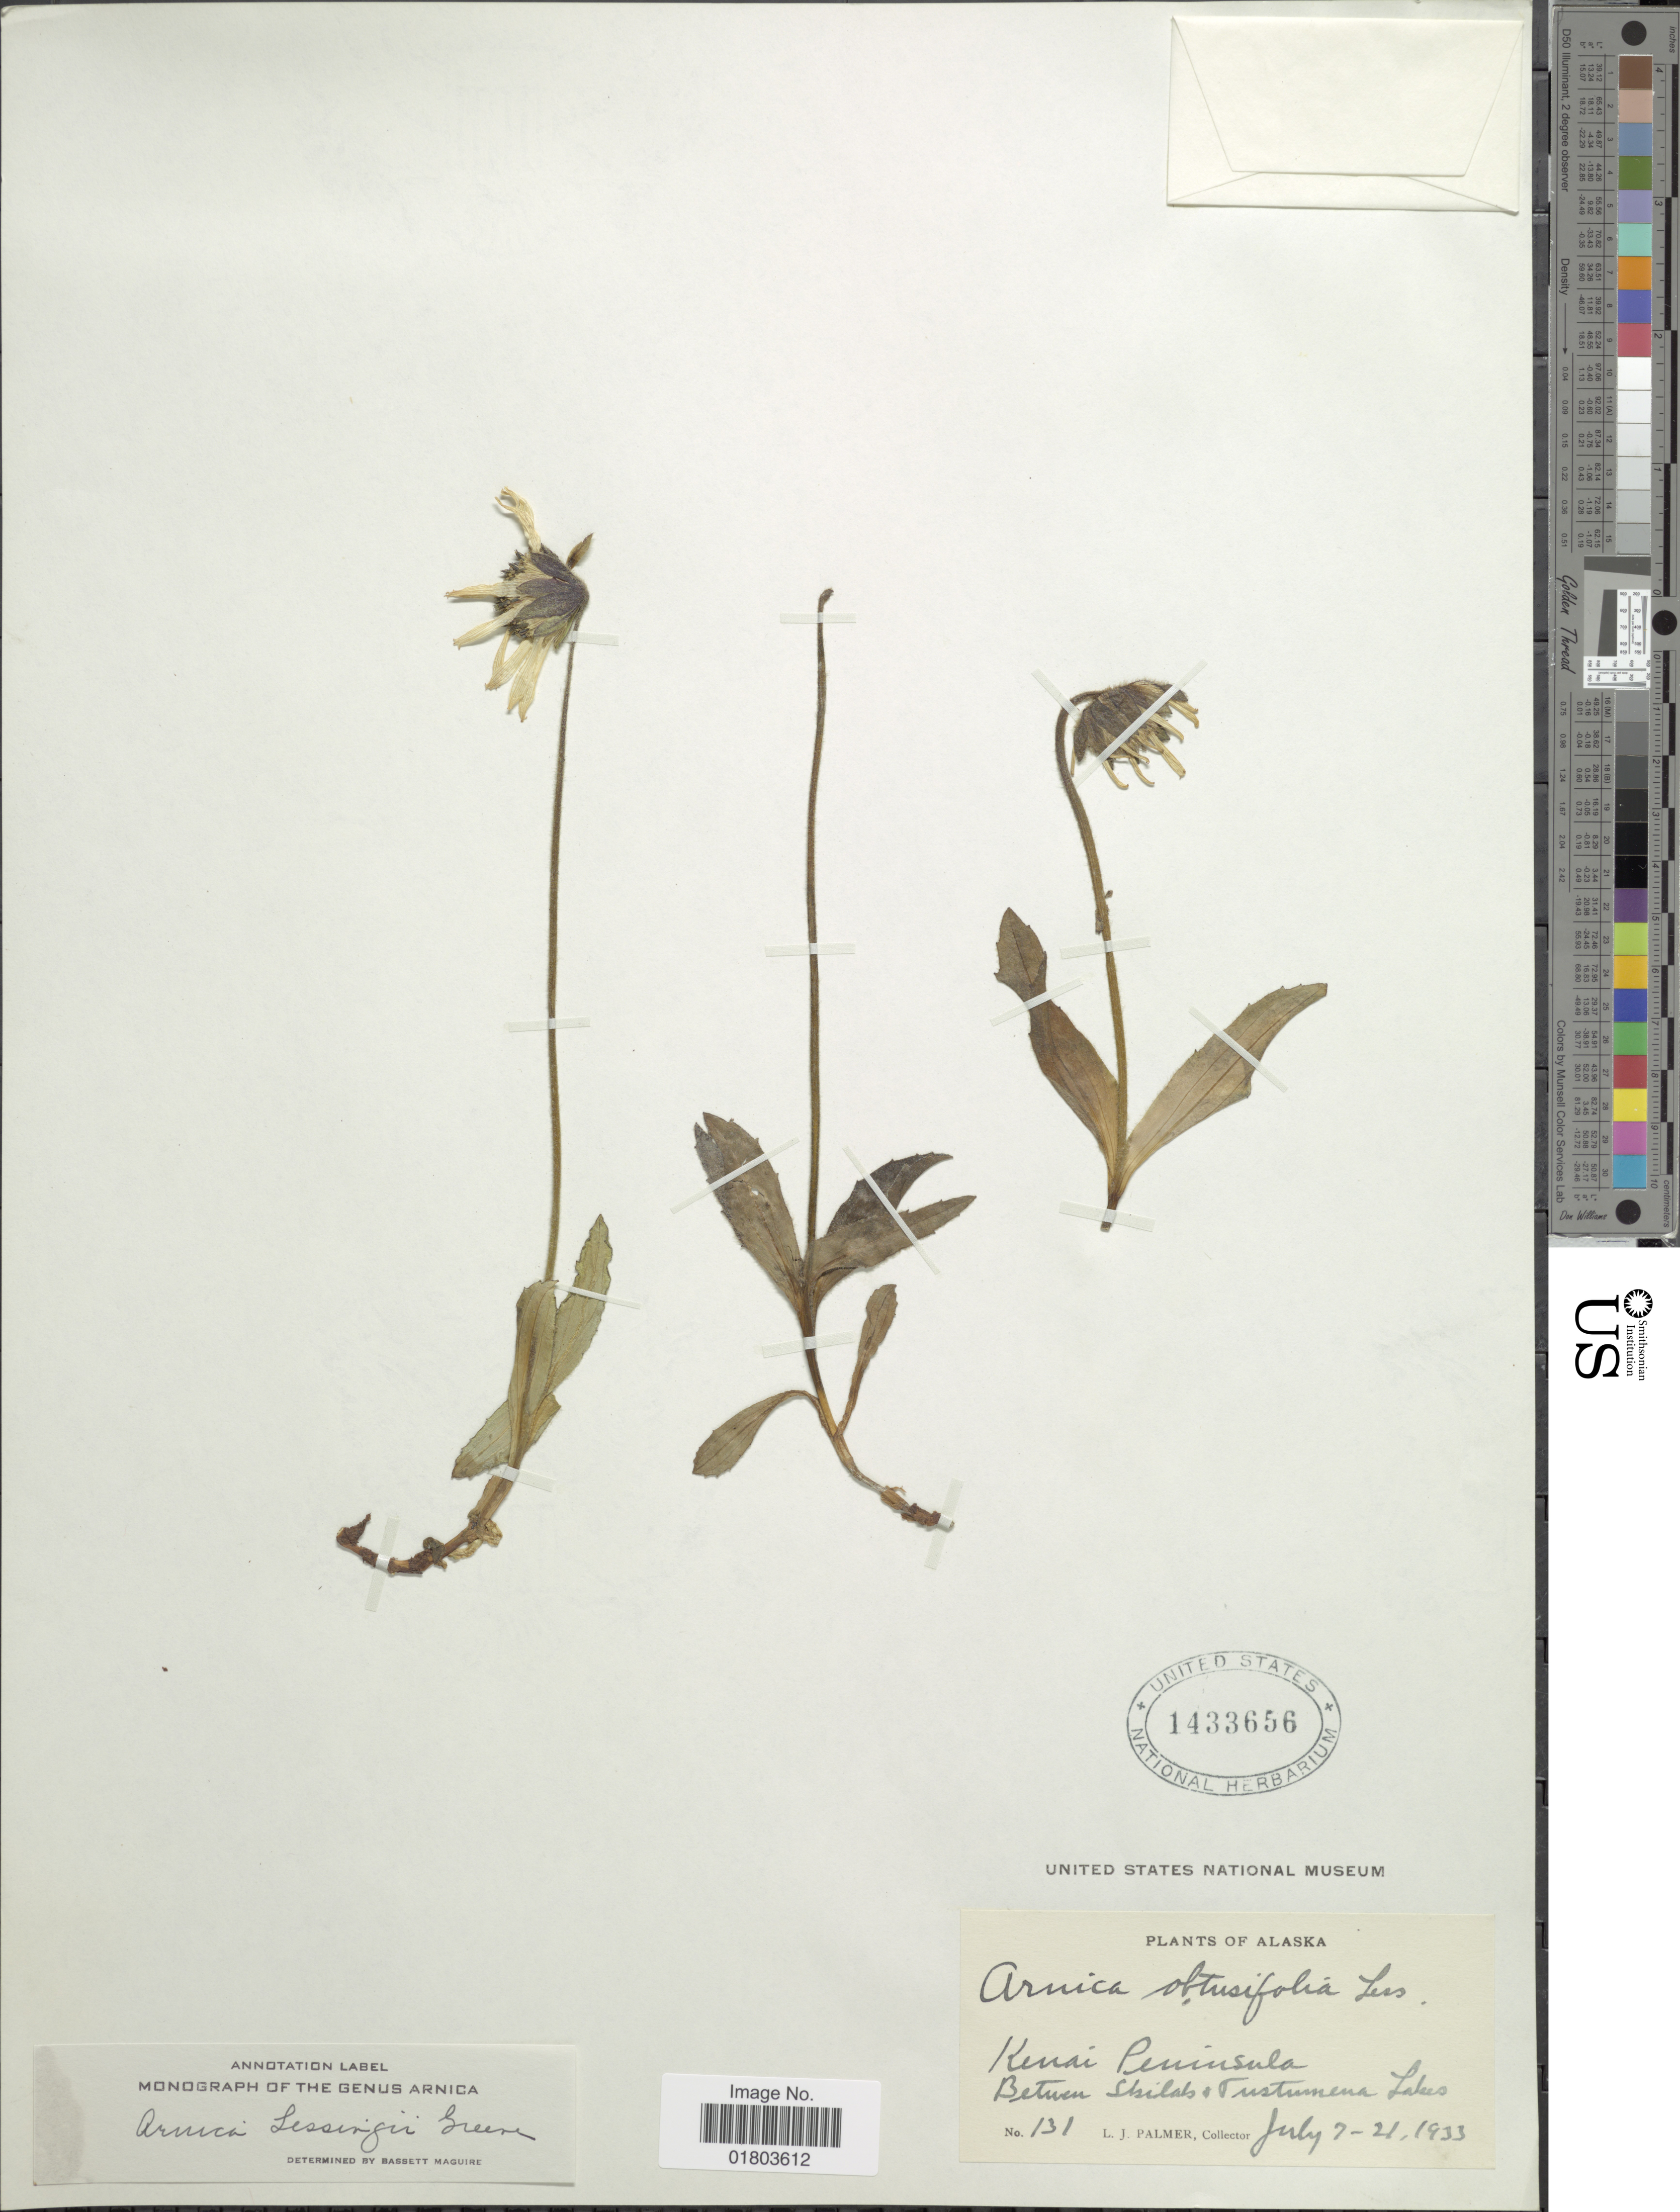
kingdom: Plantae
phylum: Tracheophyta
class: Magnoliopsida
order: Asterales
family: Asteraceae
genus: Arnica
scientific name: Arnica lessingii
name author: (Torr. & A. Gray) Greene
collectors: L. J. Palmer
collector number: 131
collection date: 1933-07-07/1933-07-21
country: United States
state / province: Alaska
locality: Kenai Peninsula, between Skilak + Tustumena Lakes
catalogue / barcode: US 1433656